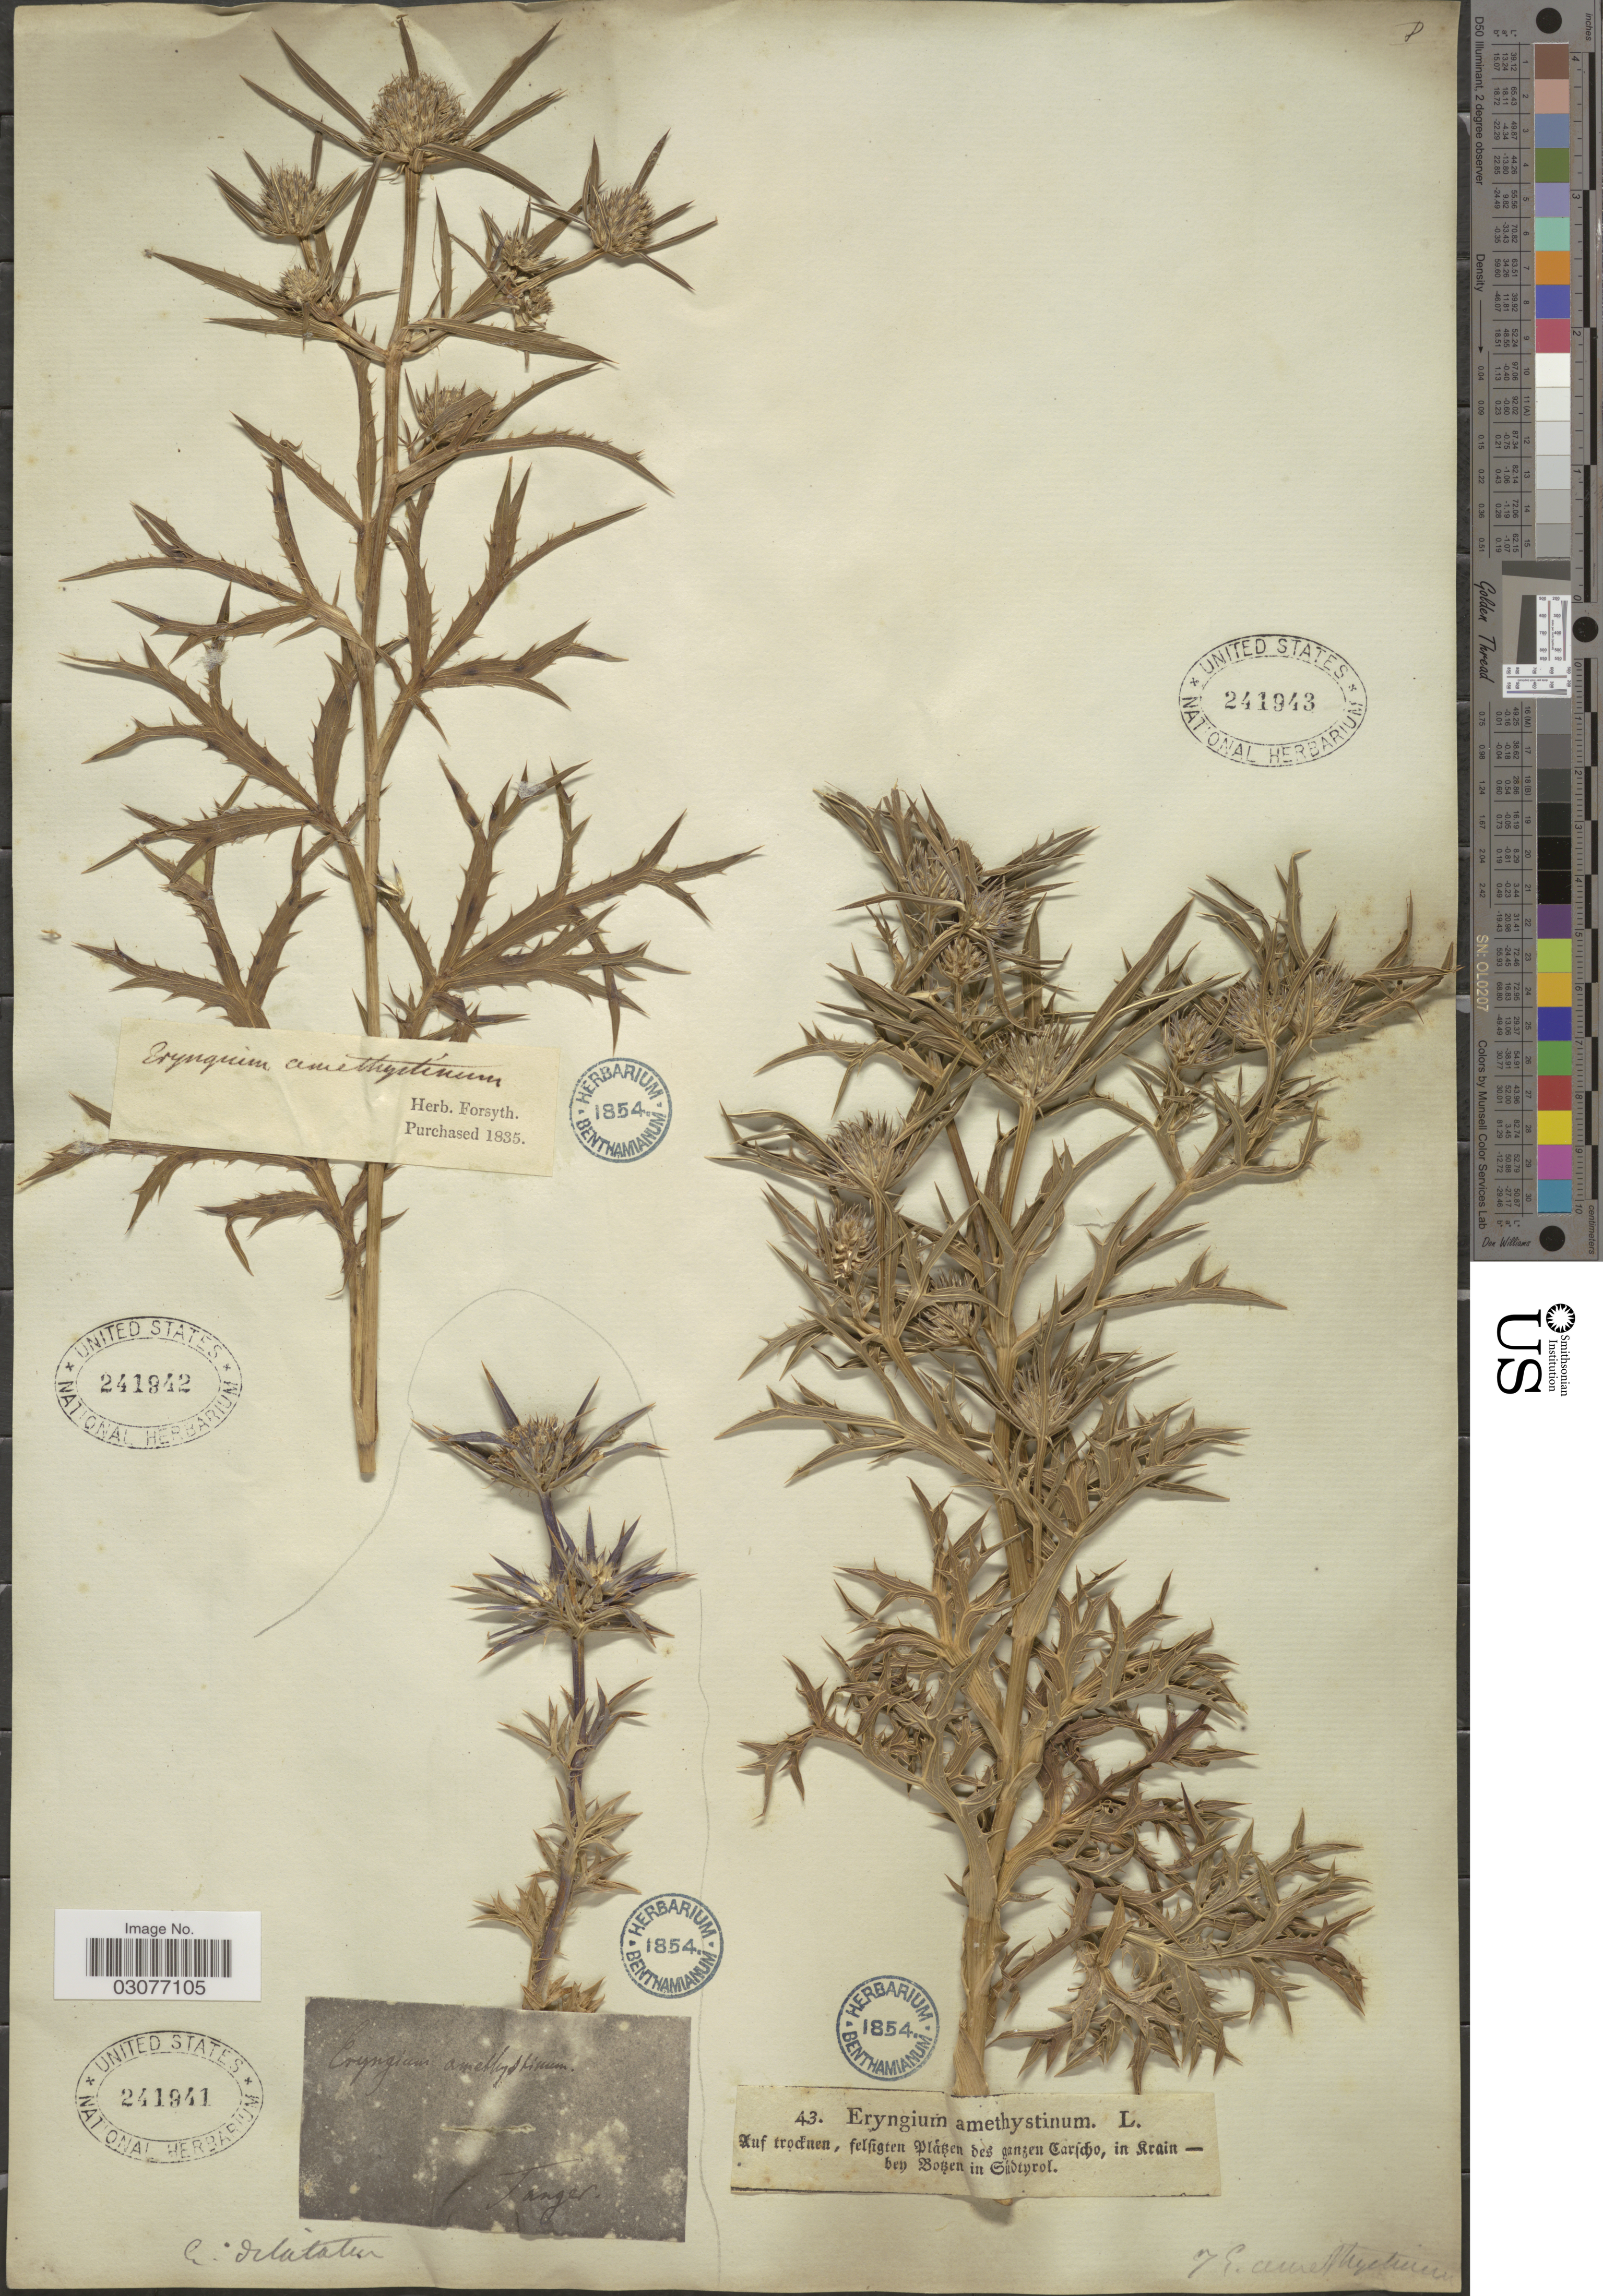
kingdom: Plantae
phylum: Tracheophyta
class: Magnoliopsida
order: Apiales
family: Apiaceae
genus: Eryngium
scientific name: Eryngium amethystinum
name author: L.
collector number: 43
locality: Des ganzen Caricho, in Krainbeh Botzen in Súdtyrol. [interpreted]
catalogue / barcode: US 241943-2